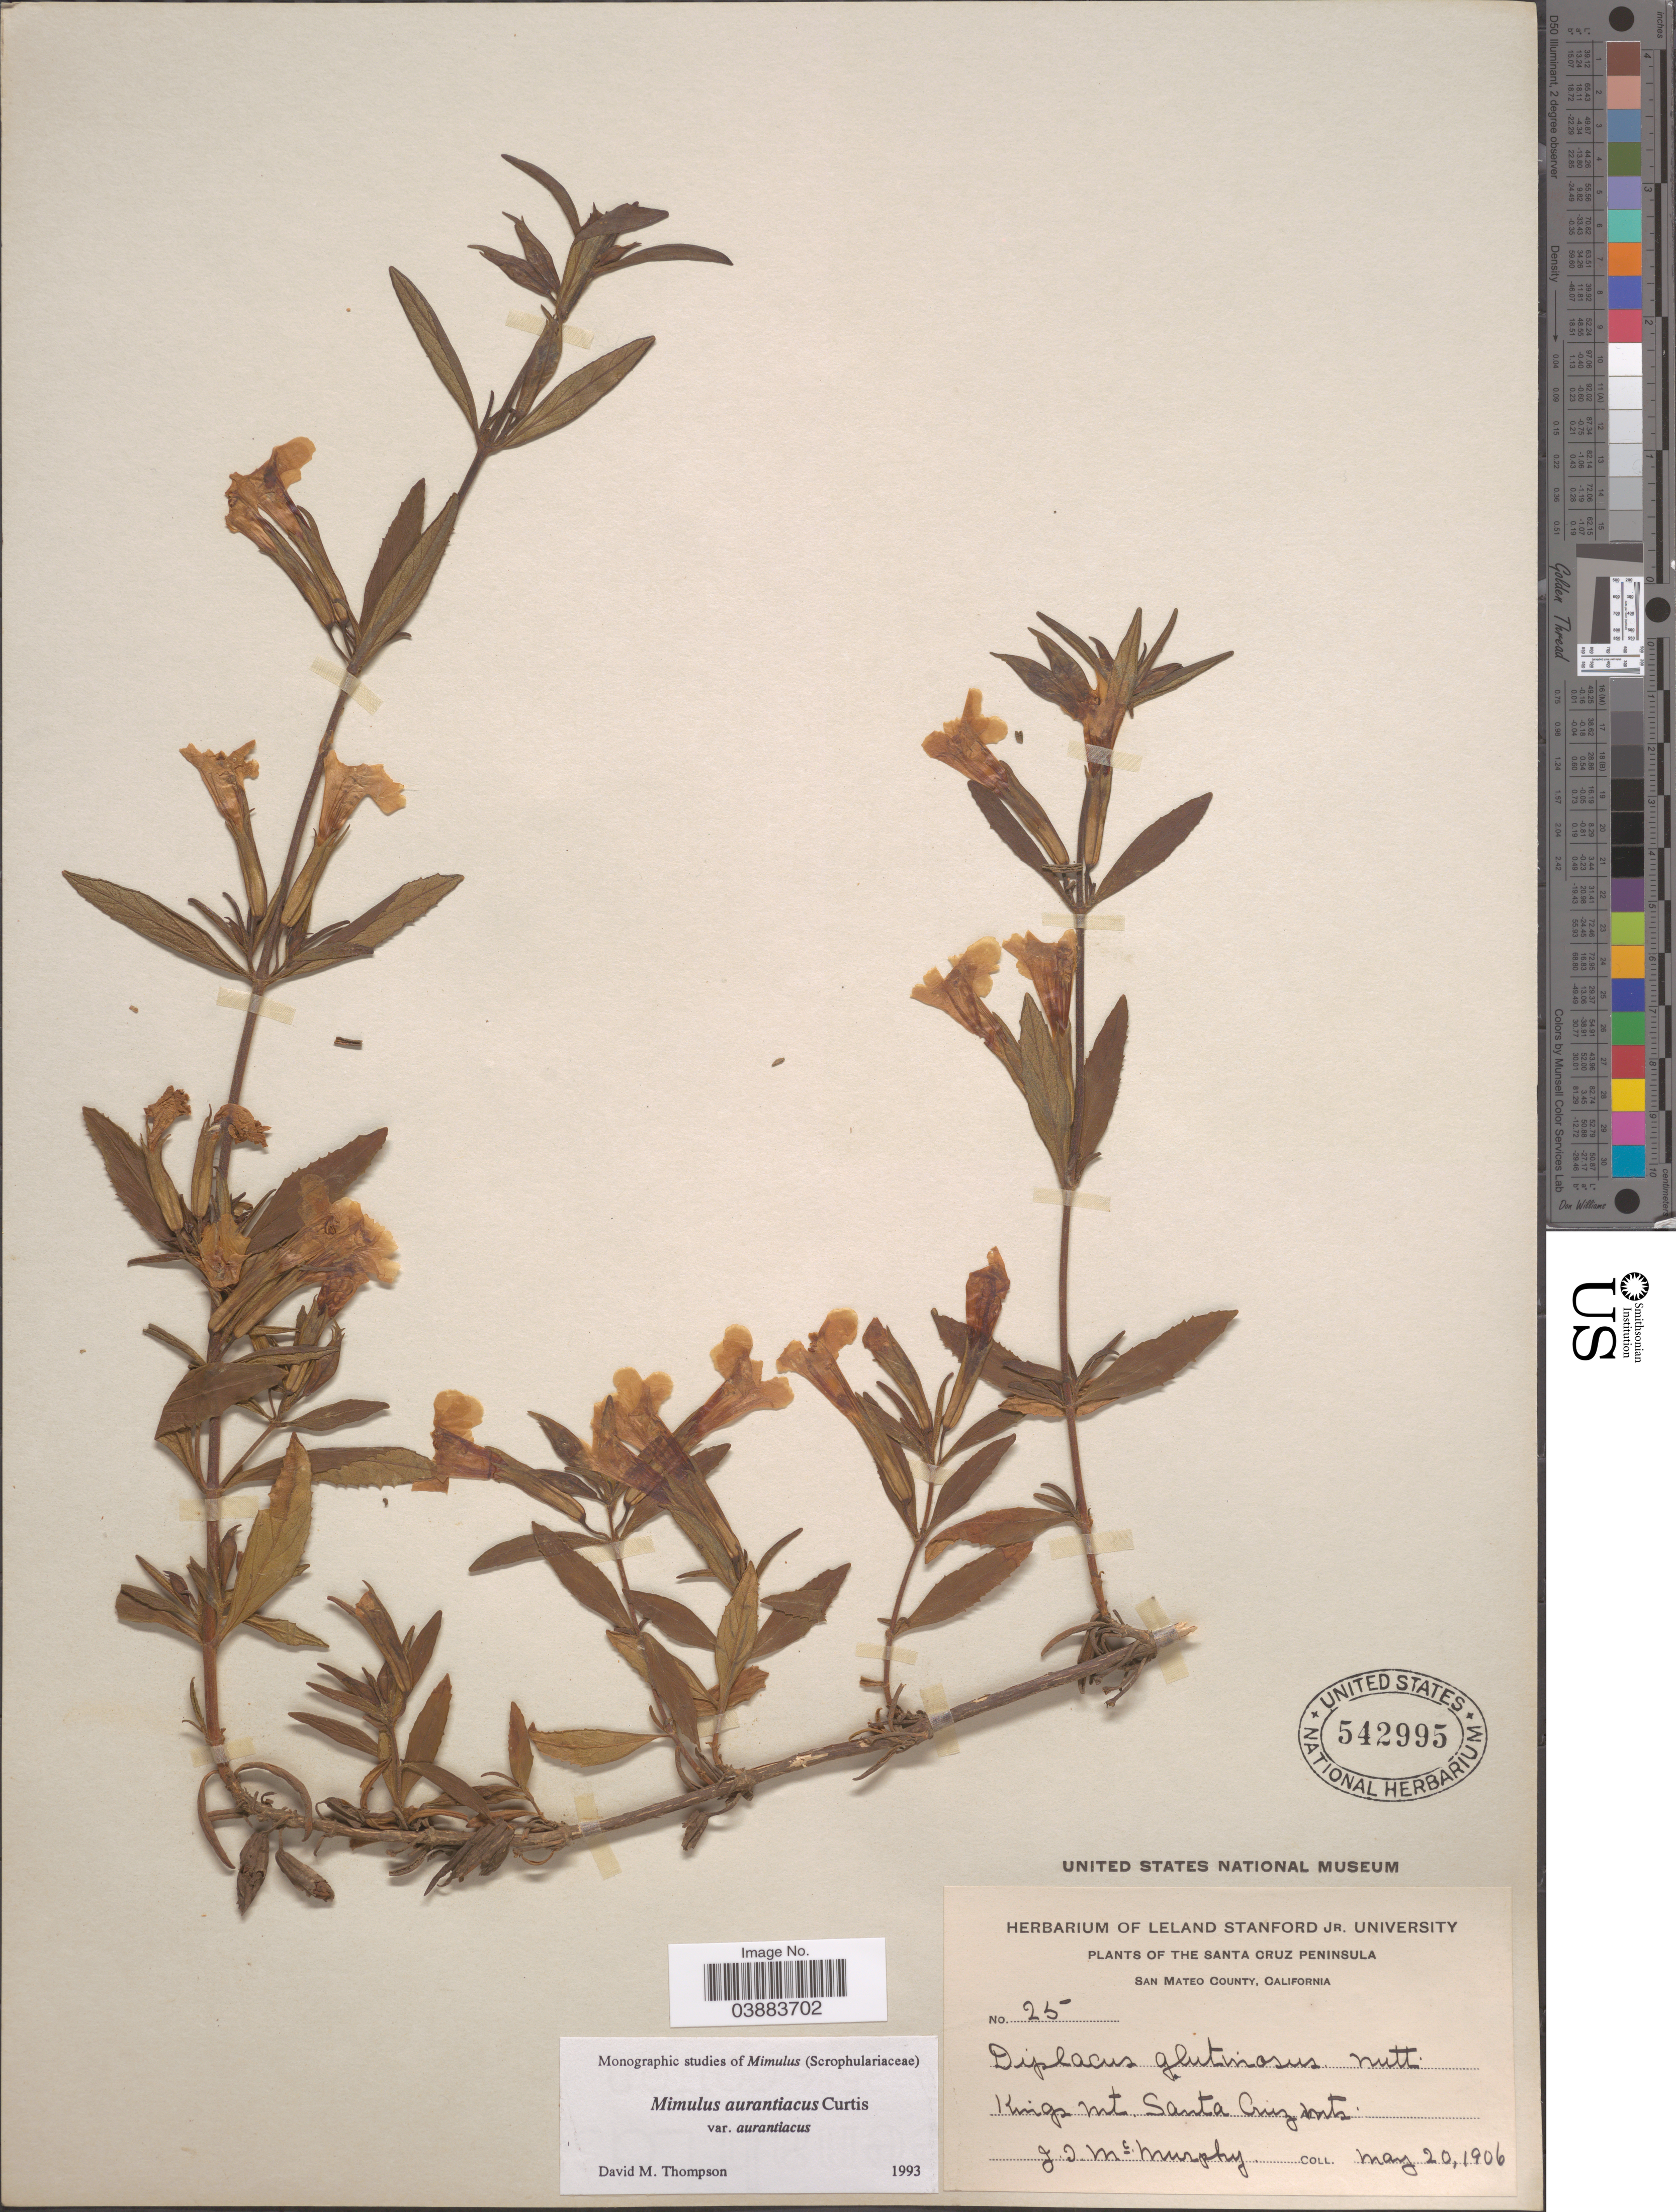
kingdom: Plantae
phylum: Tracheophyta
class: Magnoliopsida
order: Lamiales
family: Phrymaceae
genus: Diplacus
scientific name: Diplacus aurantiacus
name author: (Curtis) Jeps.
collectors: J. McMurphy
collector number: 25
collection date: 1906-05-20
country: United States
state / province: California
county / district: San Mateo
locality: Santa Cruz Peninsula. San Mateo County. Kings Mt. Santa Cruz Mts.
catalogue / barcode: US 542995